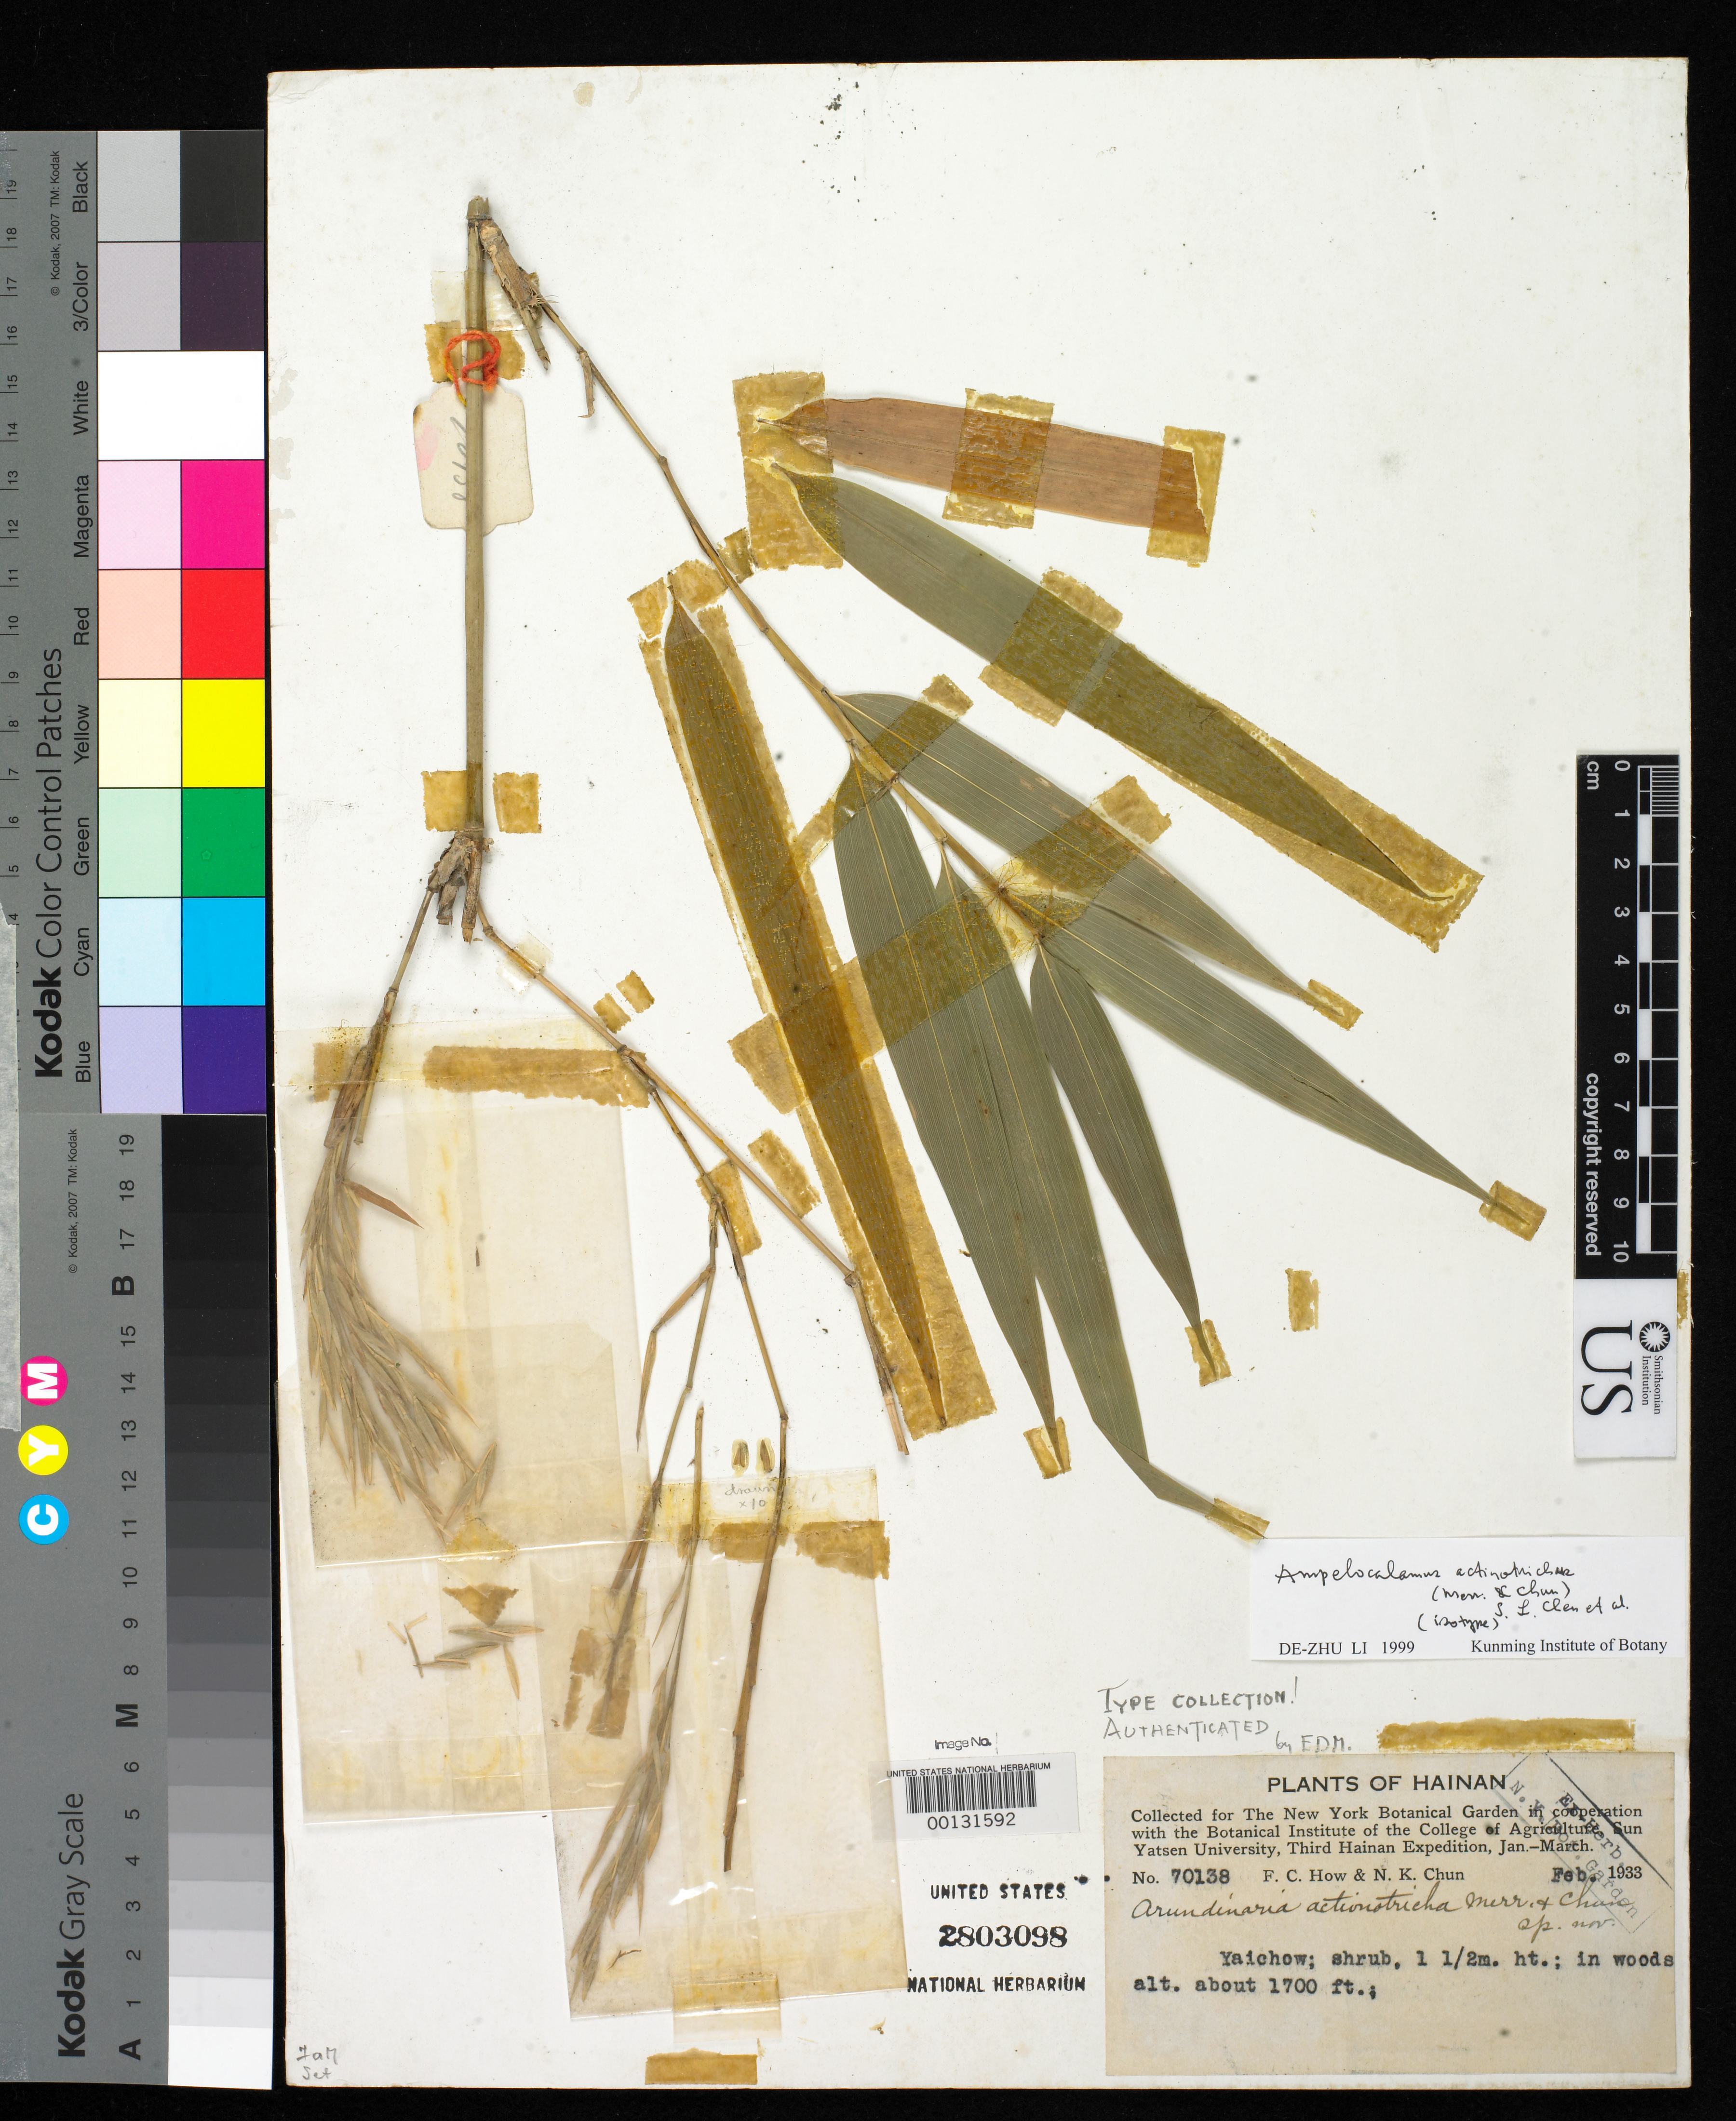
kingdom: Plantae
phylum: Tracheophyta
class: Liliopsida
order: Poales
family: Poaceae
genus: Arundinaria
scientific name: Arundinaria actinotricha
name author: Merr. & Chun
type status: Isotype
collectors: F. How & N. K. Chun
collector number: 70138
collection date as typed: Feb 1933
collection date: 1933-02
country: China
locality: Yaichow.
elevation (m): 518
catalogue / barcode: US 2803098